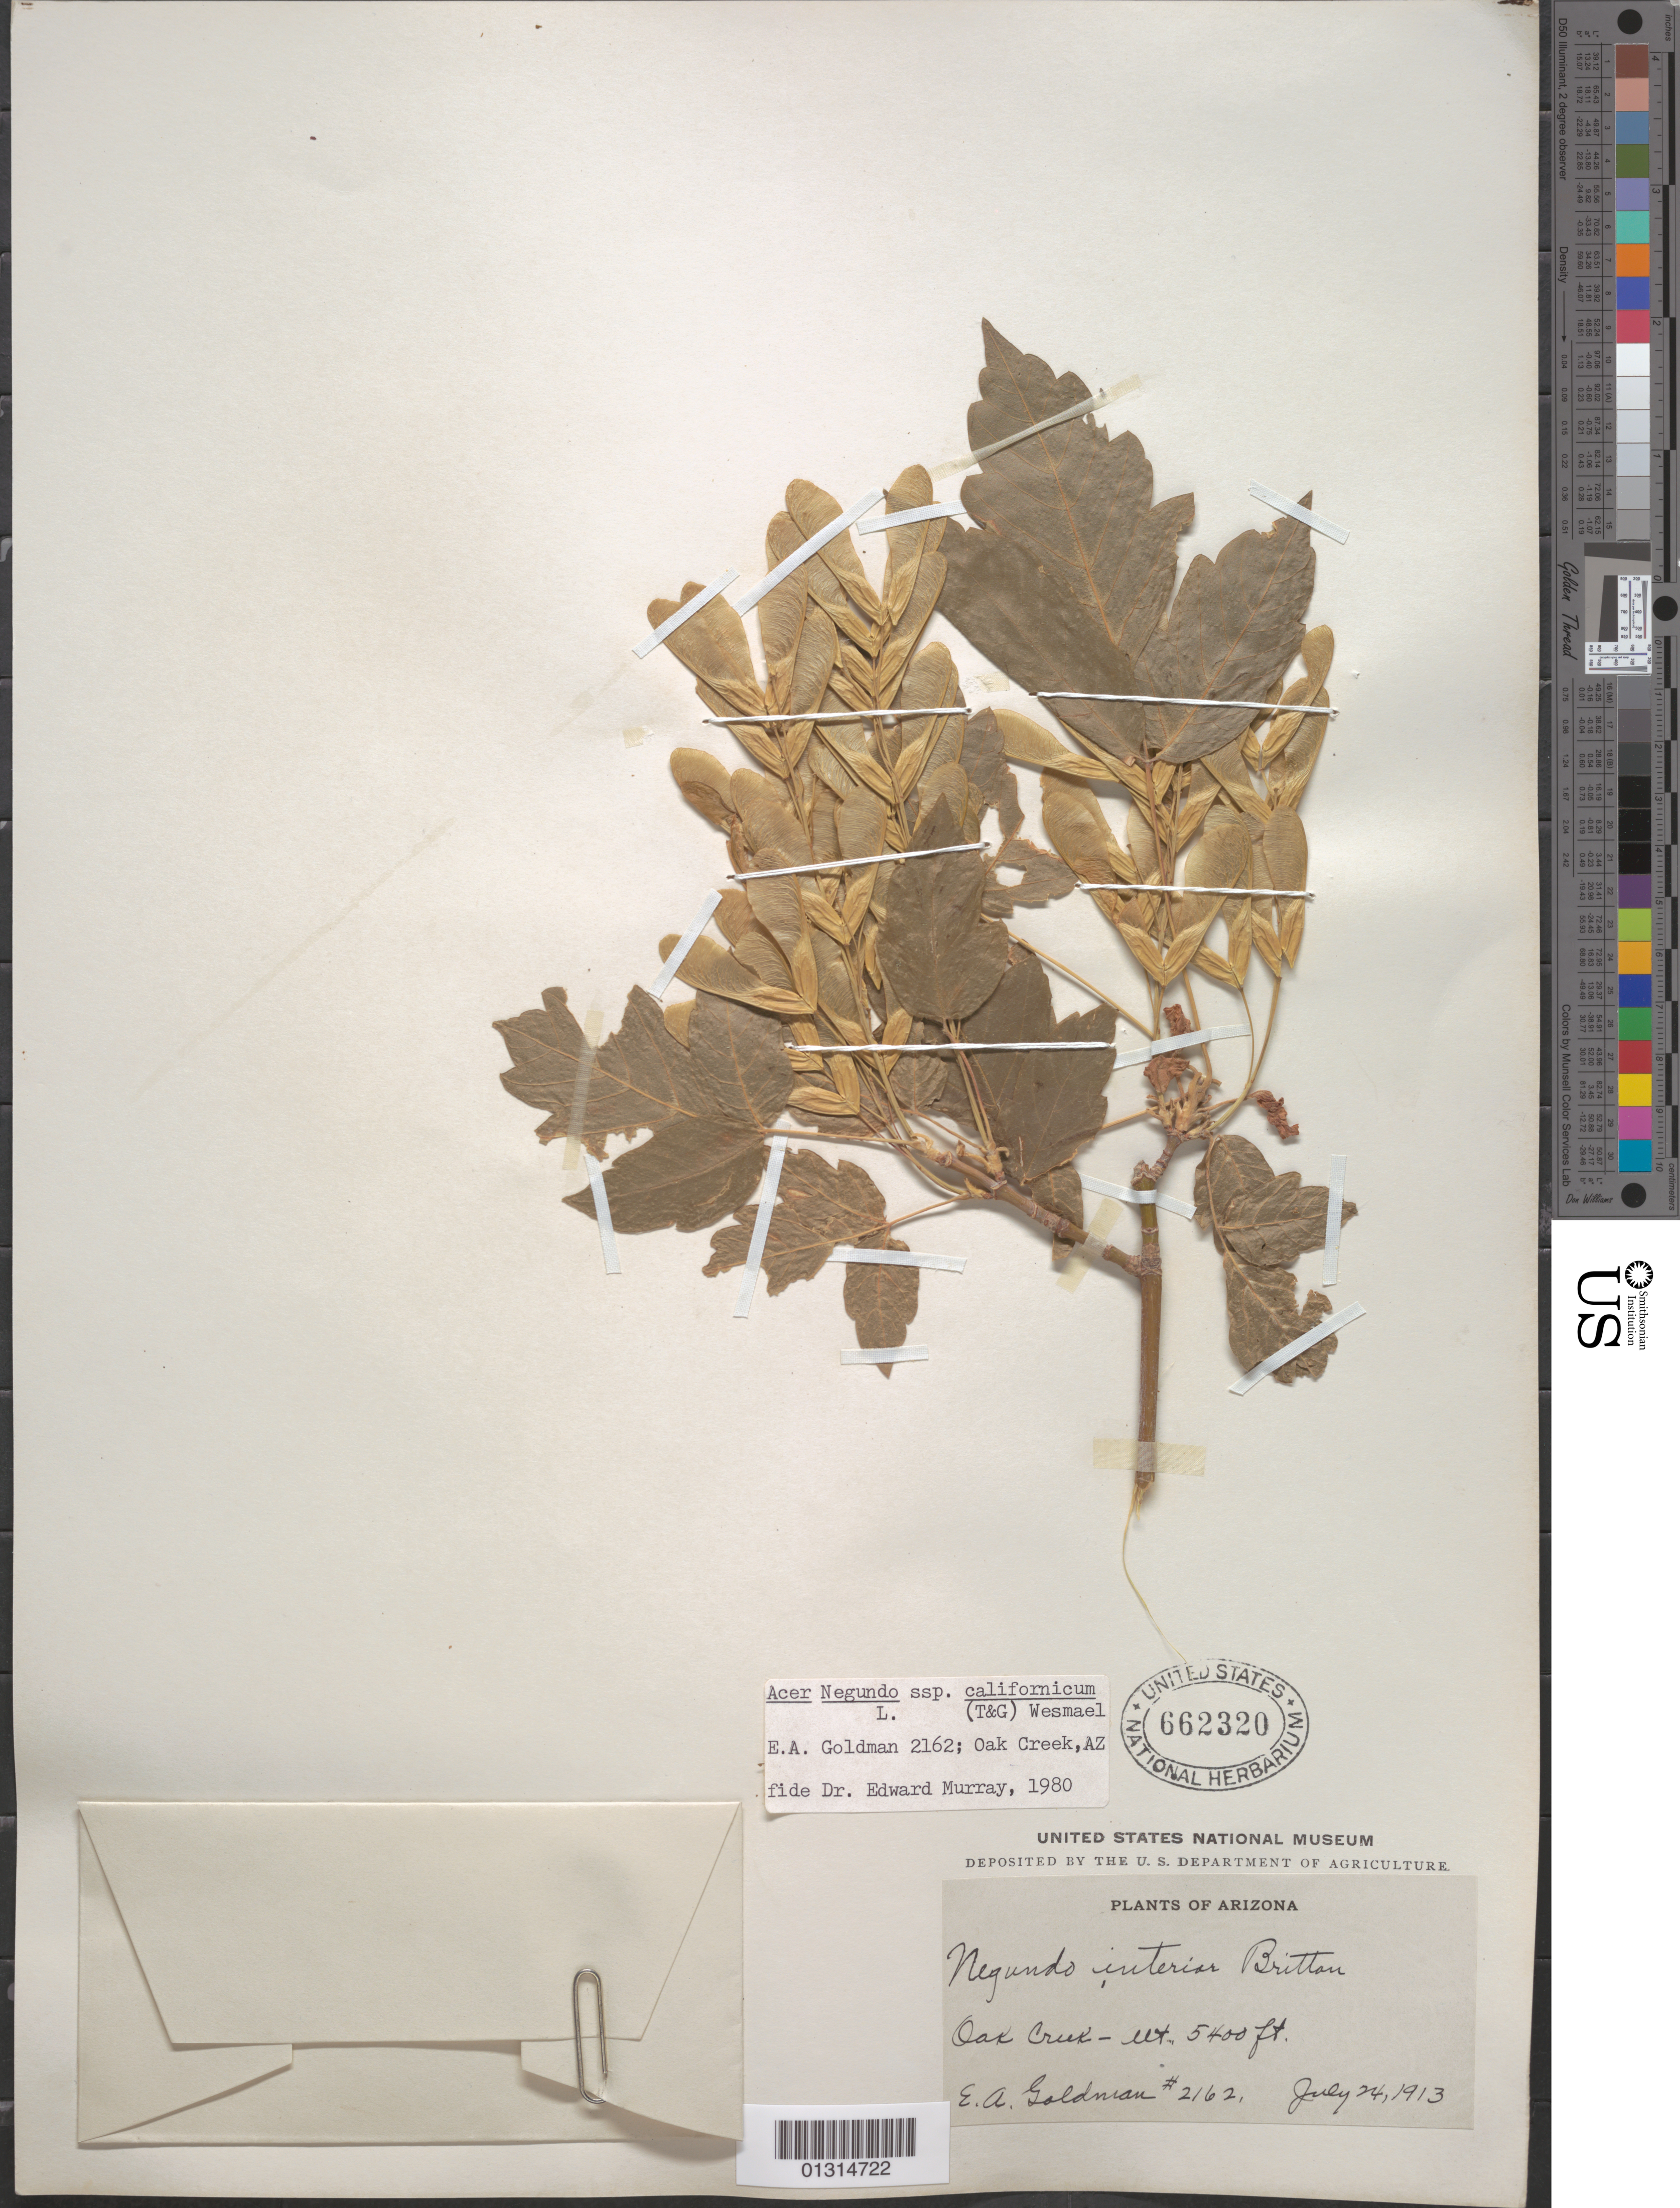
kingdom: Plantae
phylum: Tracheophyta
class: Magnoliopsida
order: Sapindales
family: Sapindaceae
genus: Acer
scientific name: Acer negundo subsp. californicum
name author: (Torr. & A. Gray) Wesm.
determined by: Murray, Edward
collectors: E. A. Goldman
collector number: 2162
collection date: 1913-07-24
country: United States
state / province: Arizona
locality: Oak Creek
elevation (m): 1646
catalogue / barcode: US 662320